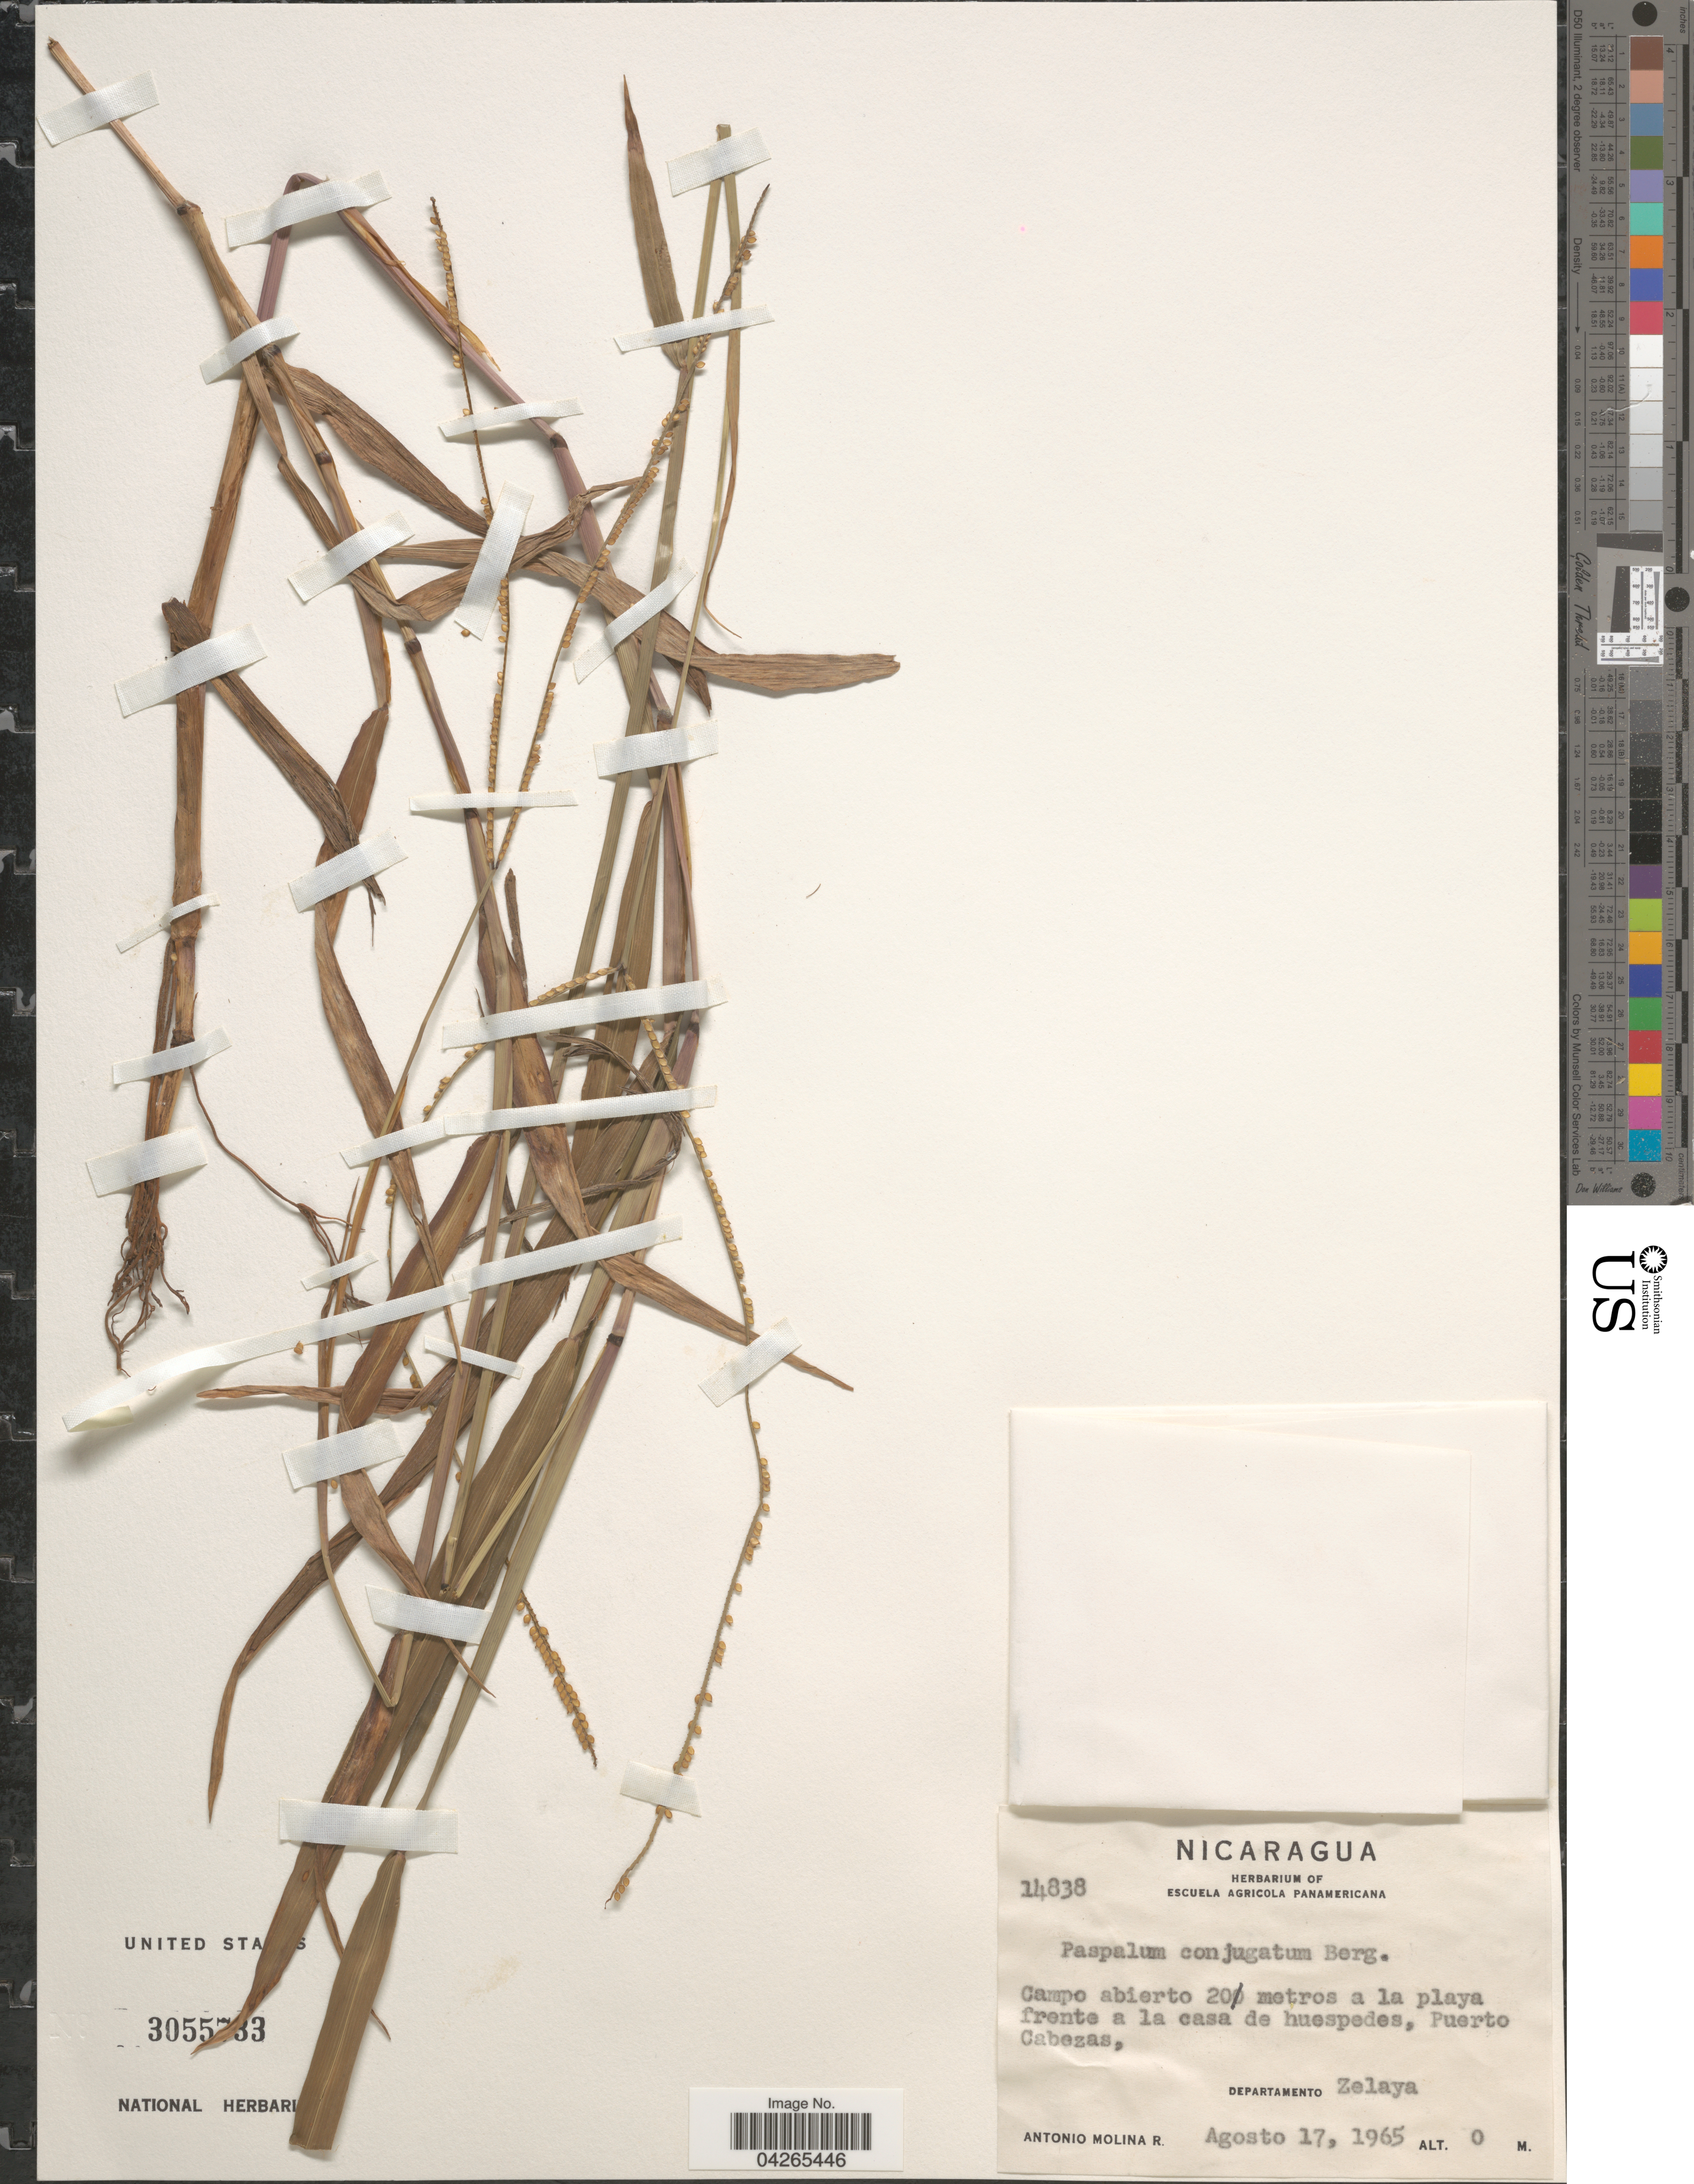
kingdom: Plantae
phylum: Tracheophyta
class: Liliopsida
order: Poales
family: Poaceae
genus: Paspalum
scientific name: Paspalum conjugatum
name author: P.J. Bergius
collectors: A. Molina R.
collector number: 14838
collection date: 1965-08-17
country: Nicaragua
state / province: Atlántico Norte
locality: Campo abierto 20 metros a la playa frente a la casa de huespedes, Puerto Cabezas, Departamento Zelaya.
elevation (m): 0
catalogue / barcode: US 3055733